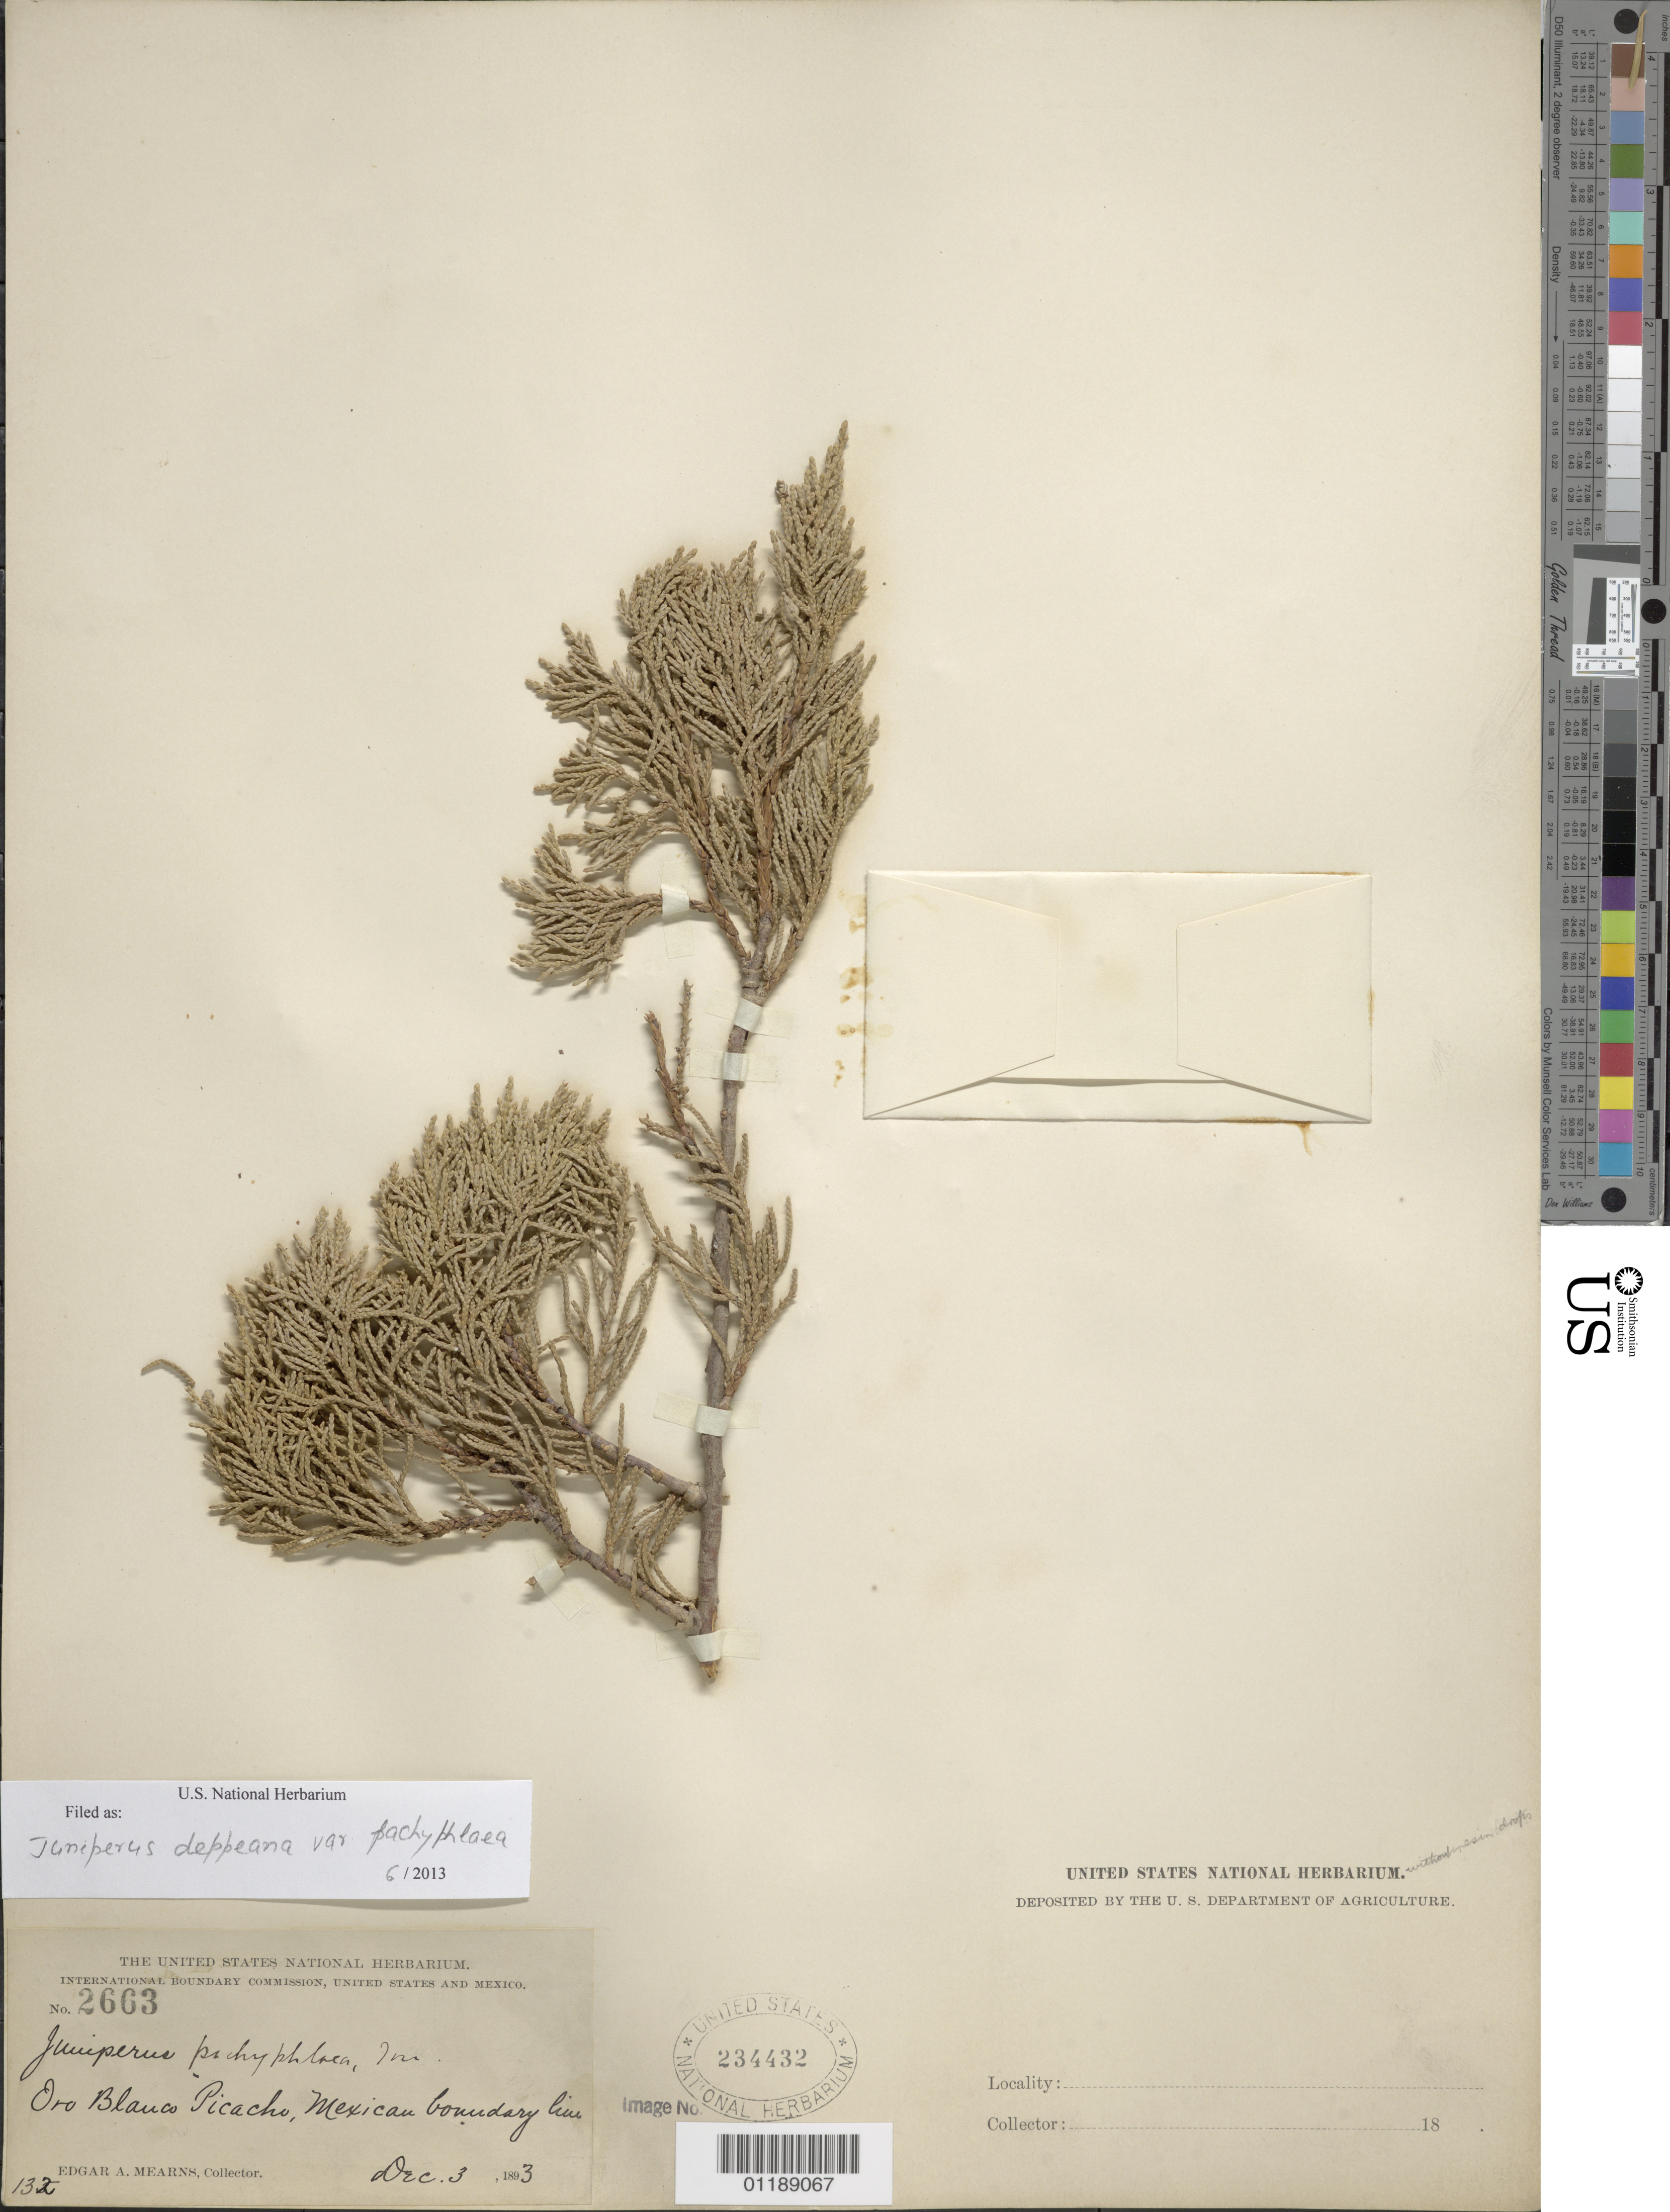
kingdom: Plantae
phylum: Tracheophyta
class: Pinopsida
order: Pinales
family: Cupressaceae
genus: Juniperus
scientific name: Juniperus deppeana var. pachyphlaea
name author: (Torr.) Martínez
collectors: E. A. Mearns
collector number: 2663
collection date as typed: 03 Dec 1893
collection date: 1893-12-03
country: Mexico / United States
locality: Oro Blanco Picacho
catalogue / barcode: US 234432